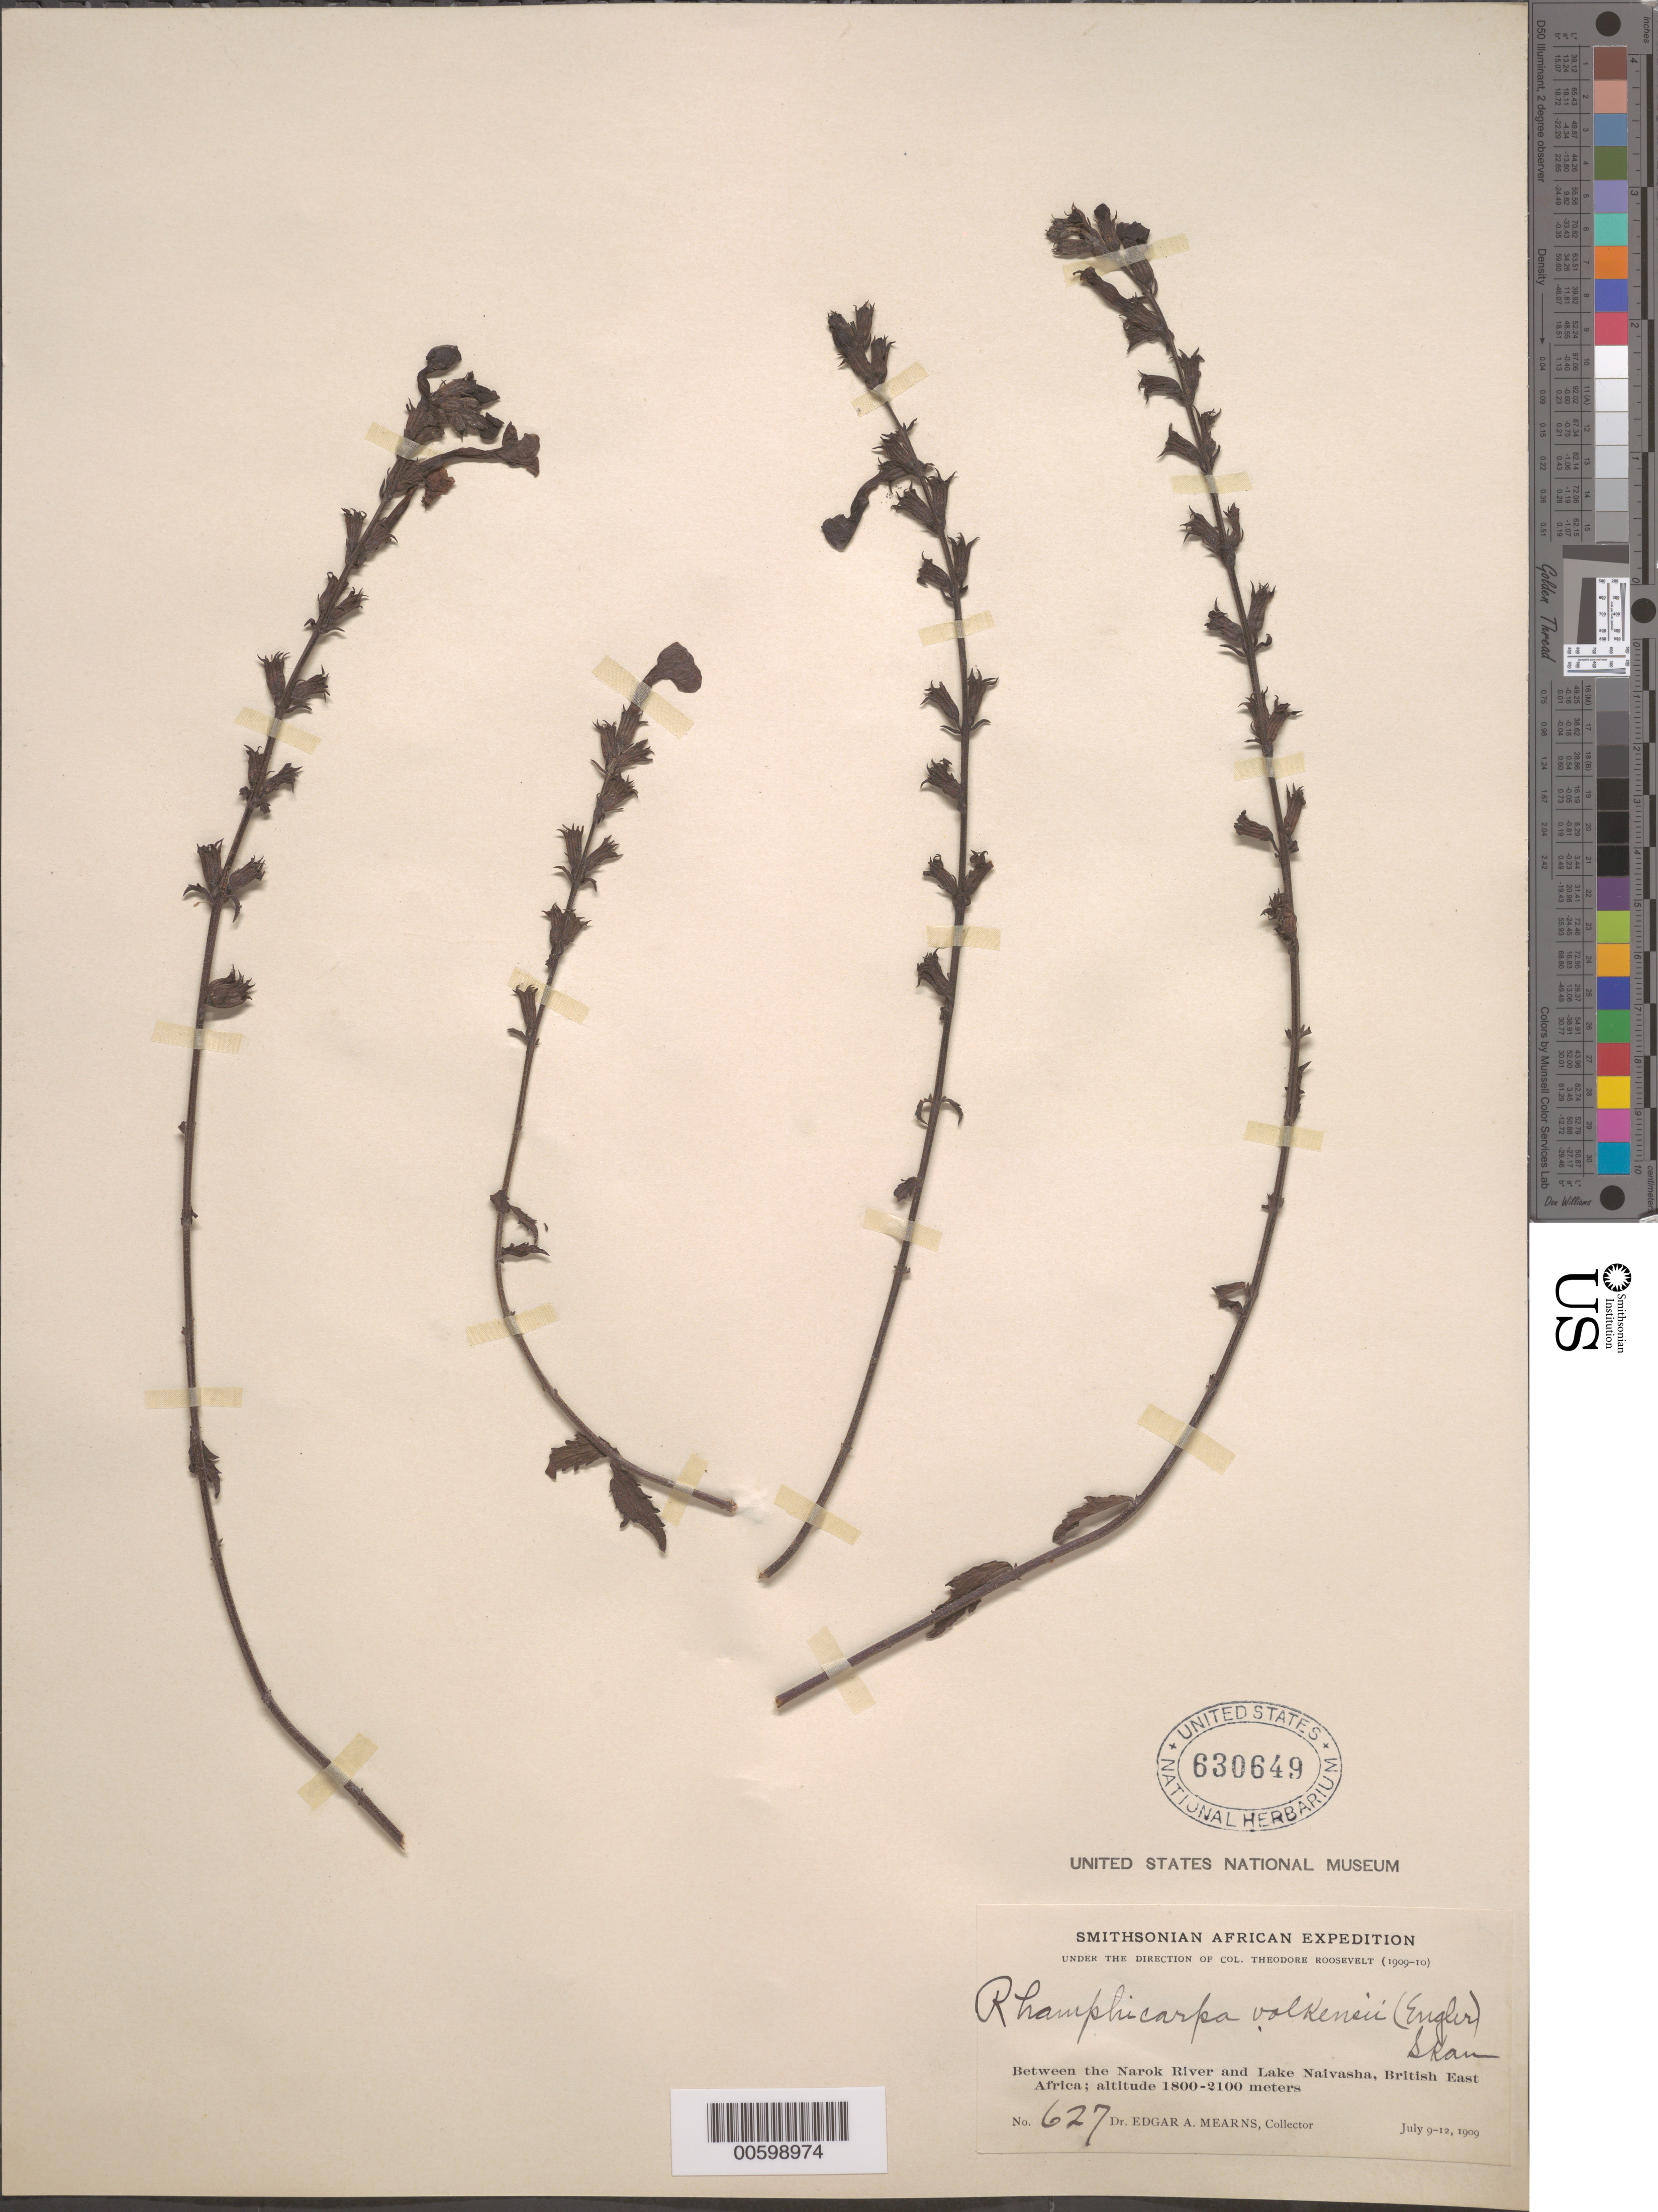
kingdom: Plantae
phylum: Tracheophyta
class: Magnoliopsida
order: Lamiales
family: Orobanchaceae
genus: Rhamphicarpa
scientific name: Rhamphicarpa volkensii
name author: (Engl.) Skan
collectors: E. A. Mearns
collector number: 627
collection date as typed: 07 Jul 1909 to 12 Jul 1909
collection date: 1909-07-07/1909-07-12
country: Kenya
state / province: Nakuru / Narok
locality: Between the Narok river and Lake Naivasha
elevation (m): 1800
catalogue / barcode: US 630649